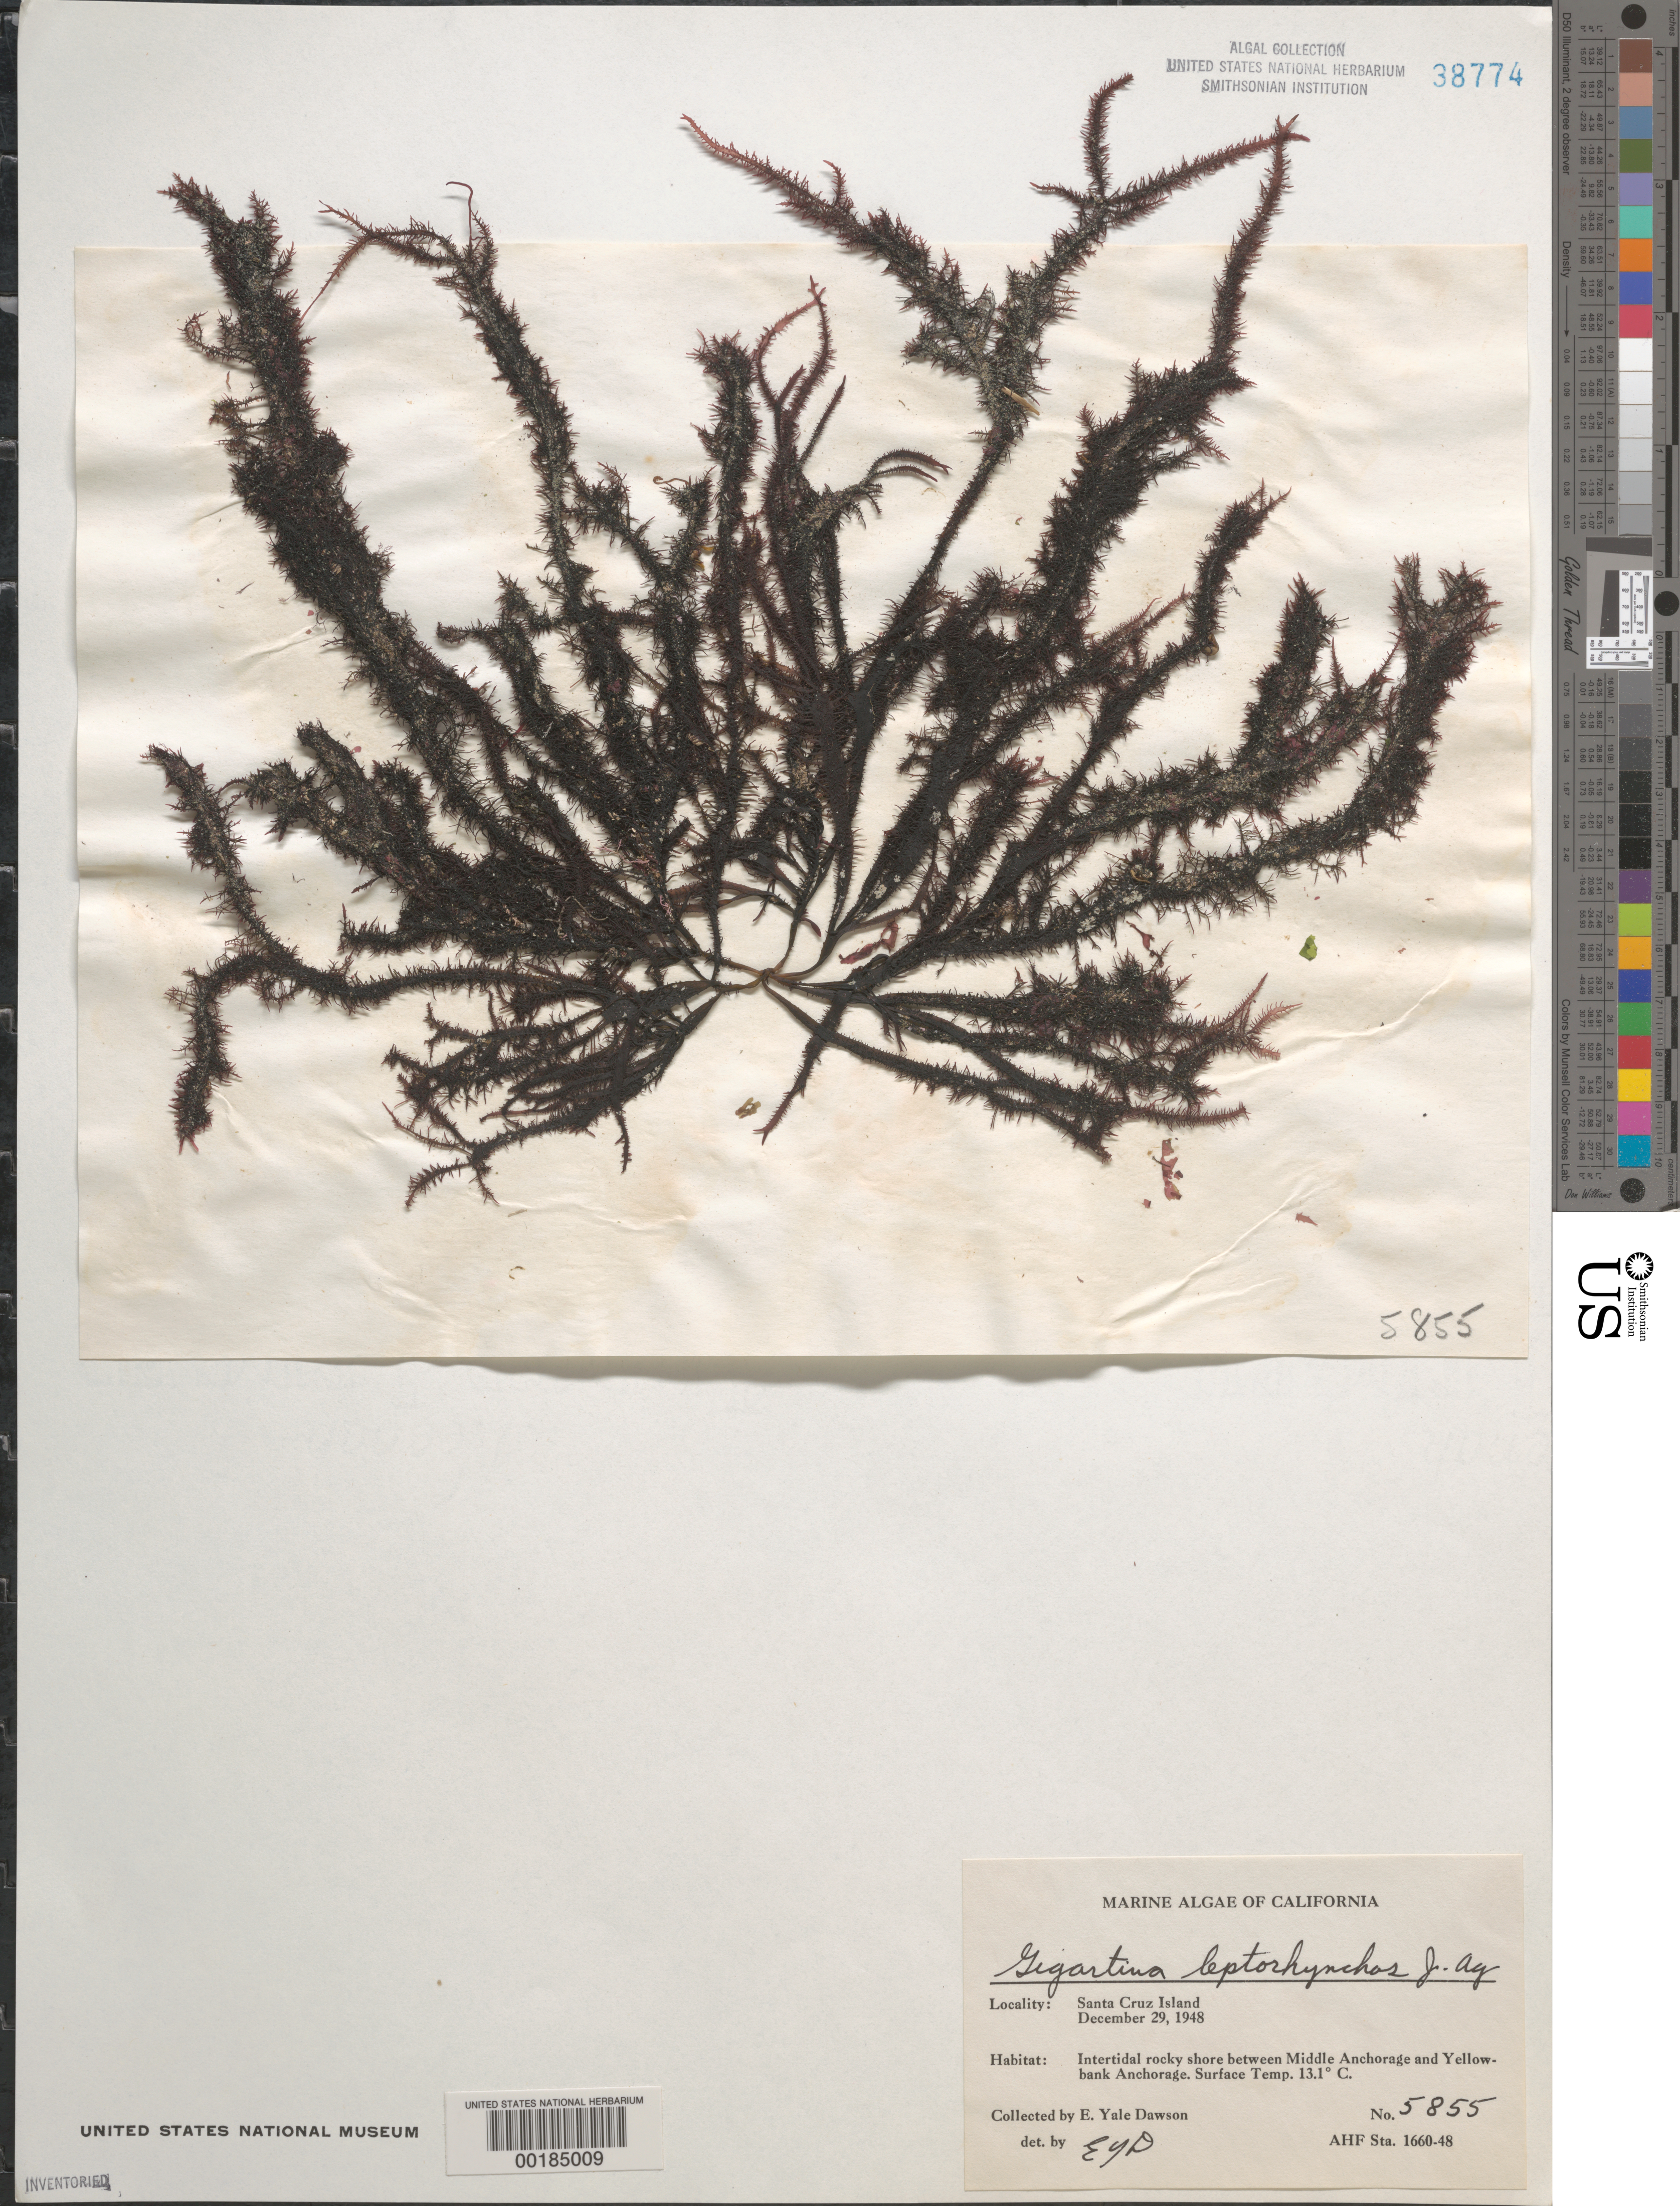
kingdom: Plantae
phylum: Rhodophyta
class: Florideophyceae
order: Gigartinales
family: Gigartinaceae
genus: Mazzaella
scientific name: Mazzaella leptorhynchos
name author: (J. Agardh) Leister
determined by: Algae name updating Project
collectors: E. Y. Dawson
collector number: EYD 5855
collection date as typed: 29 Dec 1948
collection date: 1948-12-29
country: United States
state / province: California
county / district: Santa Barbara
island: Santa Cruz Island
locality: Between Middle Anchorage and Yellowbank Anchorage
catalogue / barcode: US 38774